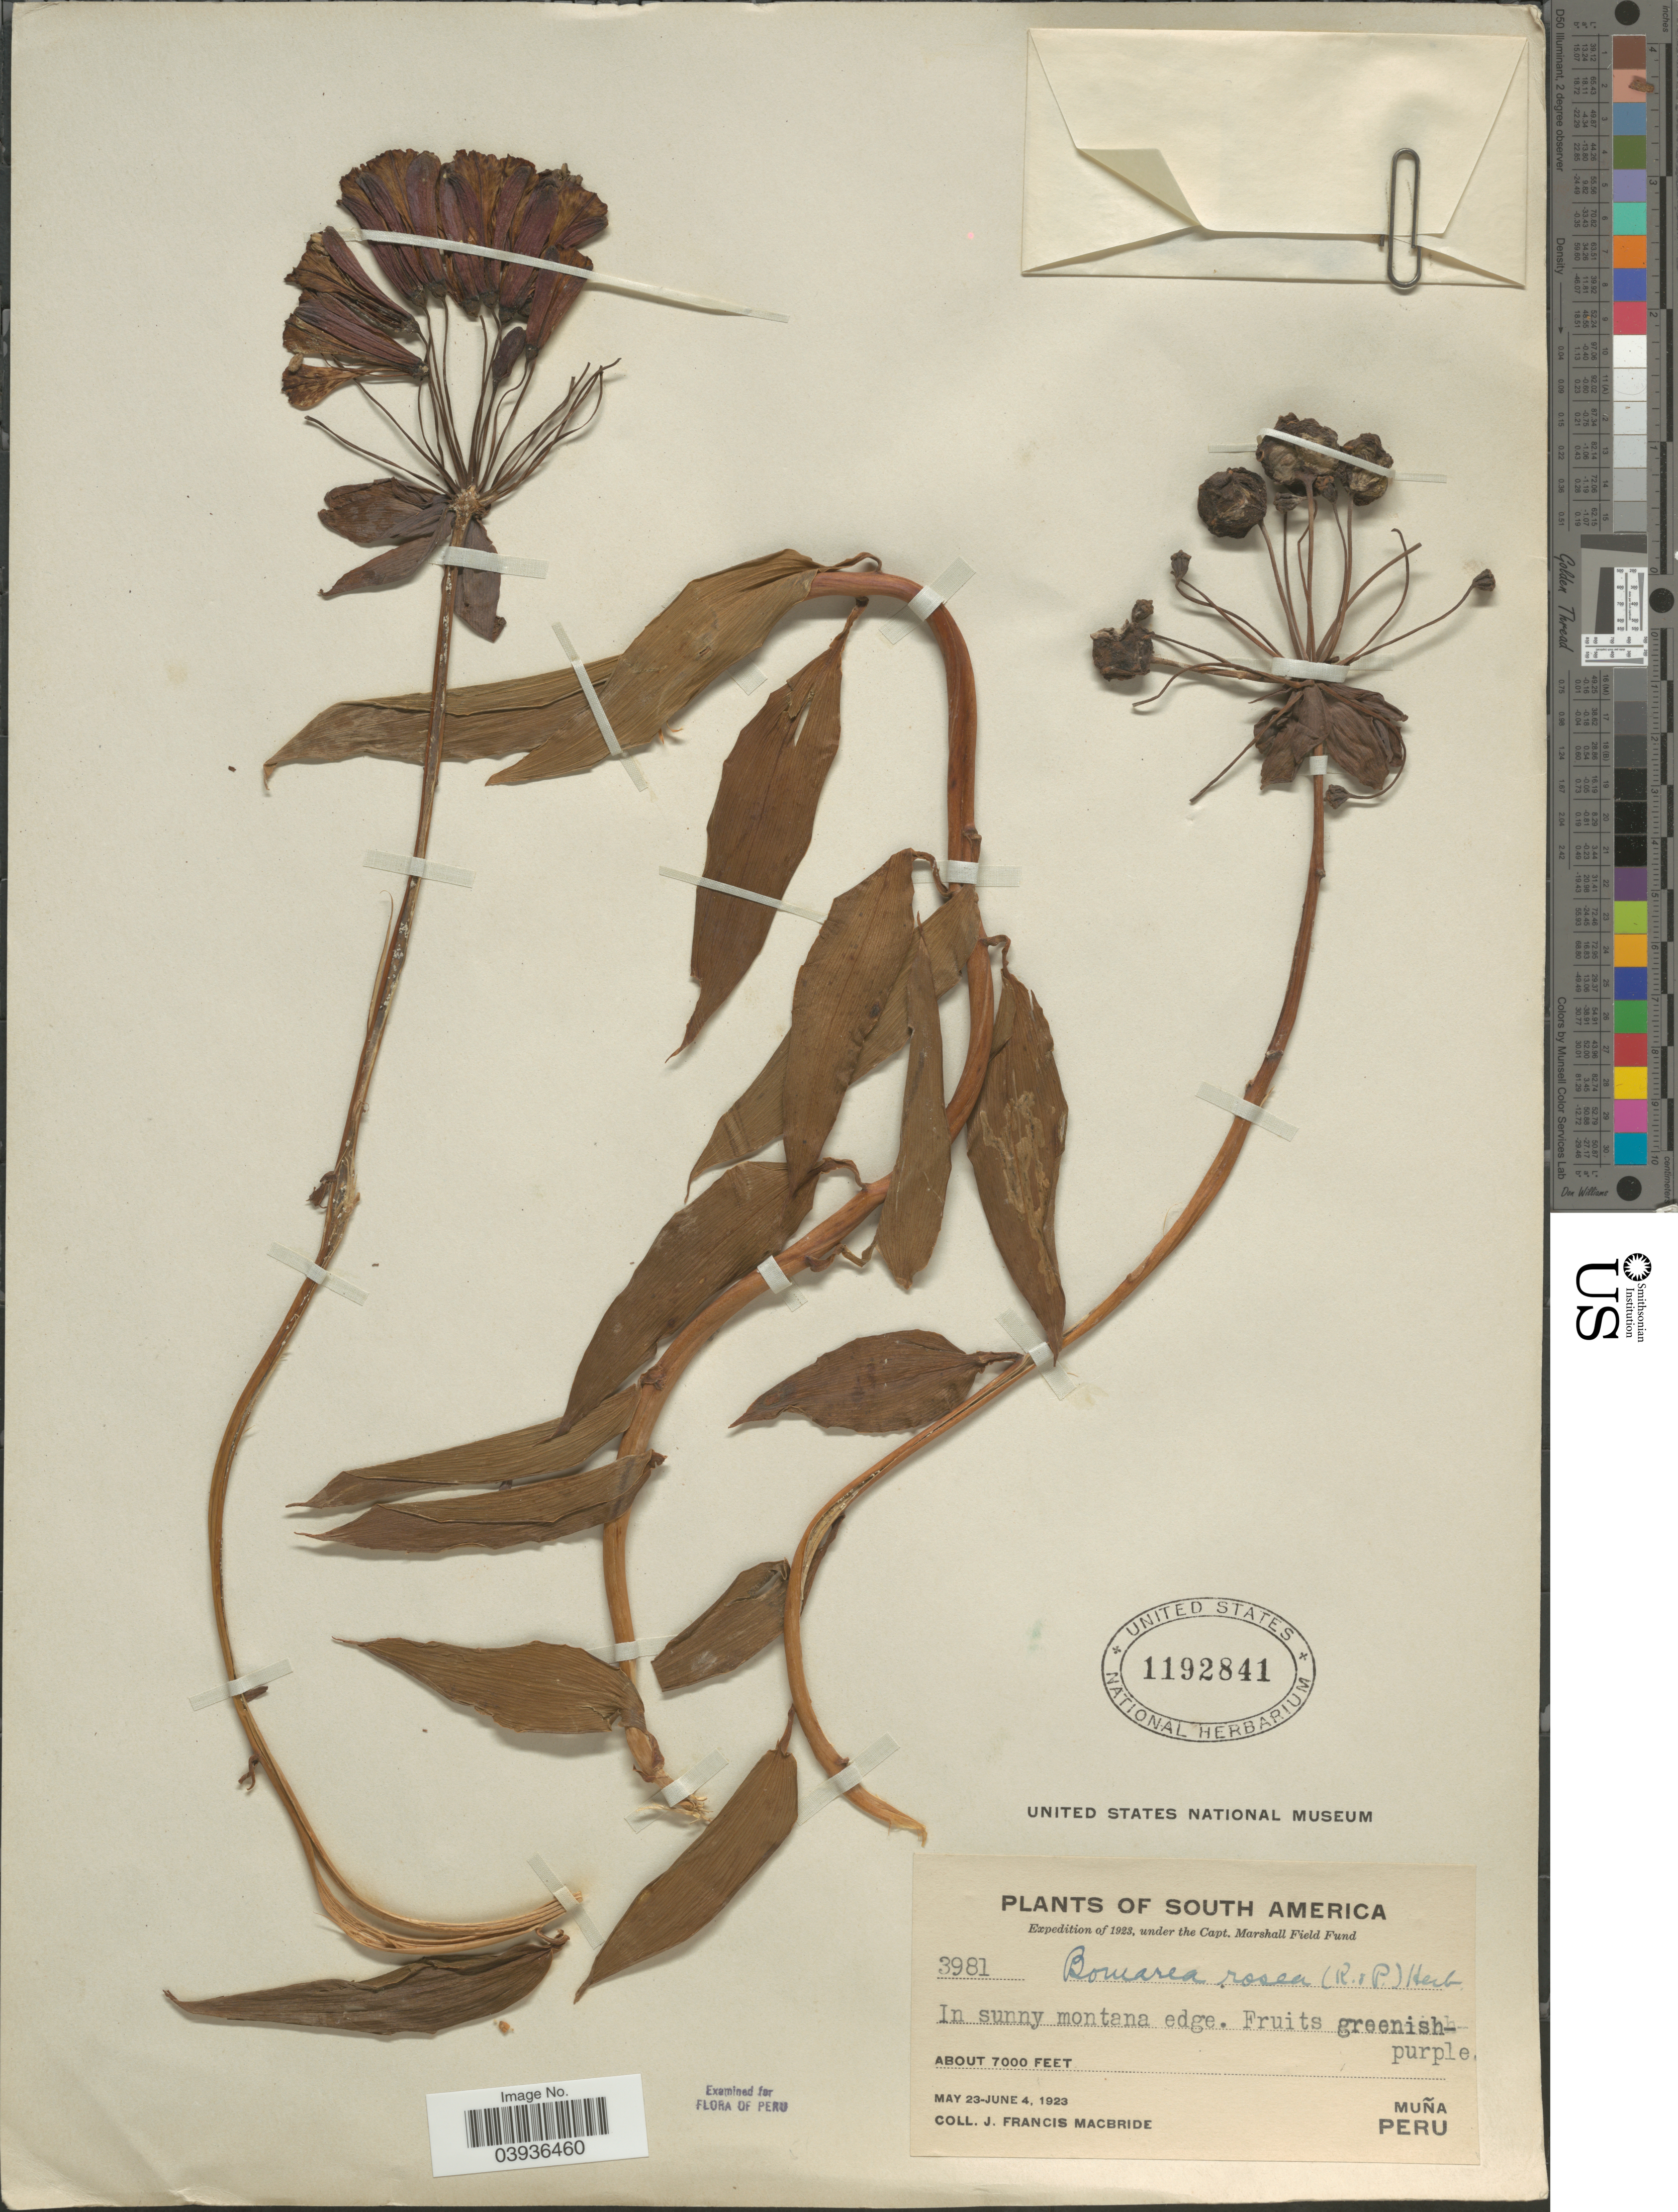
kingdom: Plantae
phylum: Tracheophyta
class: Liliopsida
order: Liliales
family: Alstroemeriaceae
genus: Bomarea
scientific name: Bomarea rosea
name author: (Ruiz & Pav.) Herb.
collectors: J. F. Macbride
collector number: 3981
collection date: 1923-05-23/1923-06-04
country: Peru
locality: Muña.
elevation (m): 2134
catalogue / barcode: US 1192841